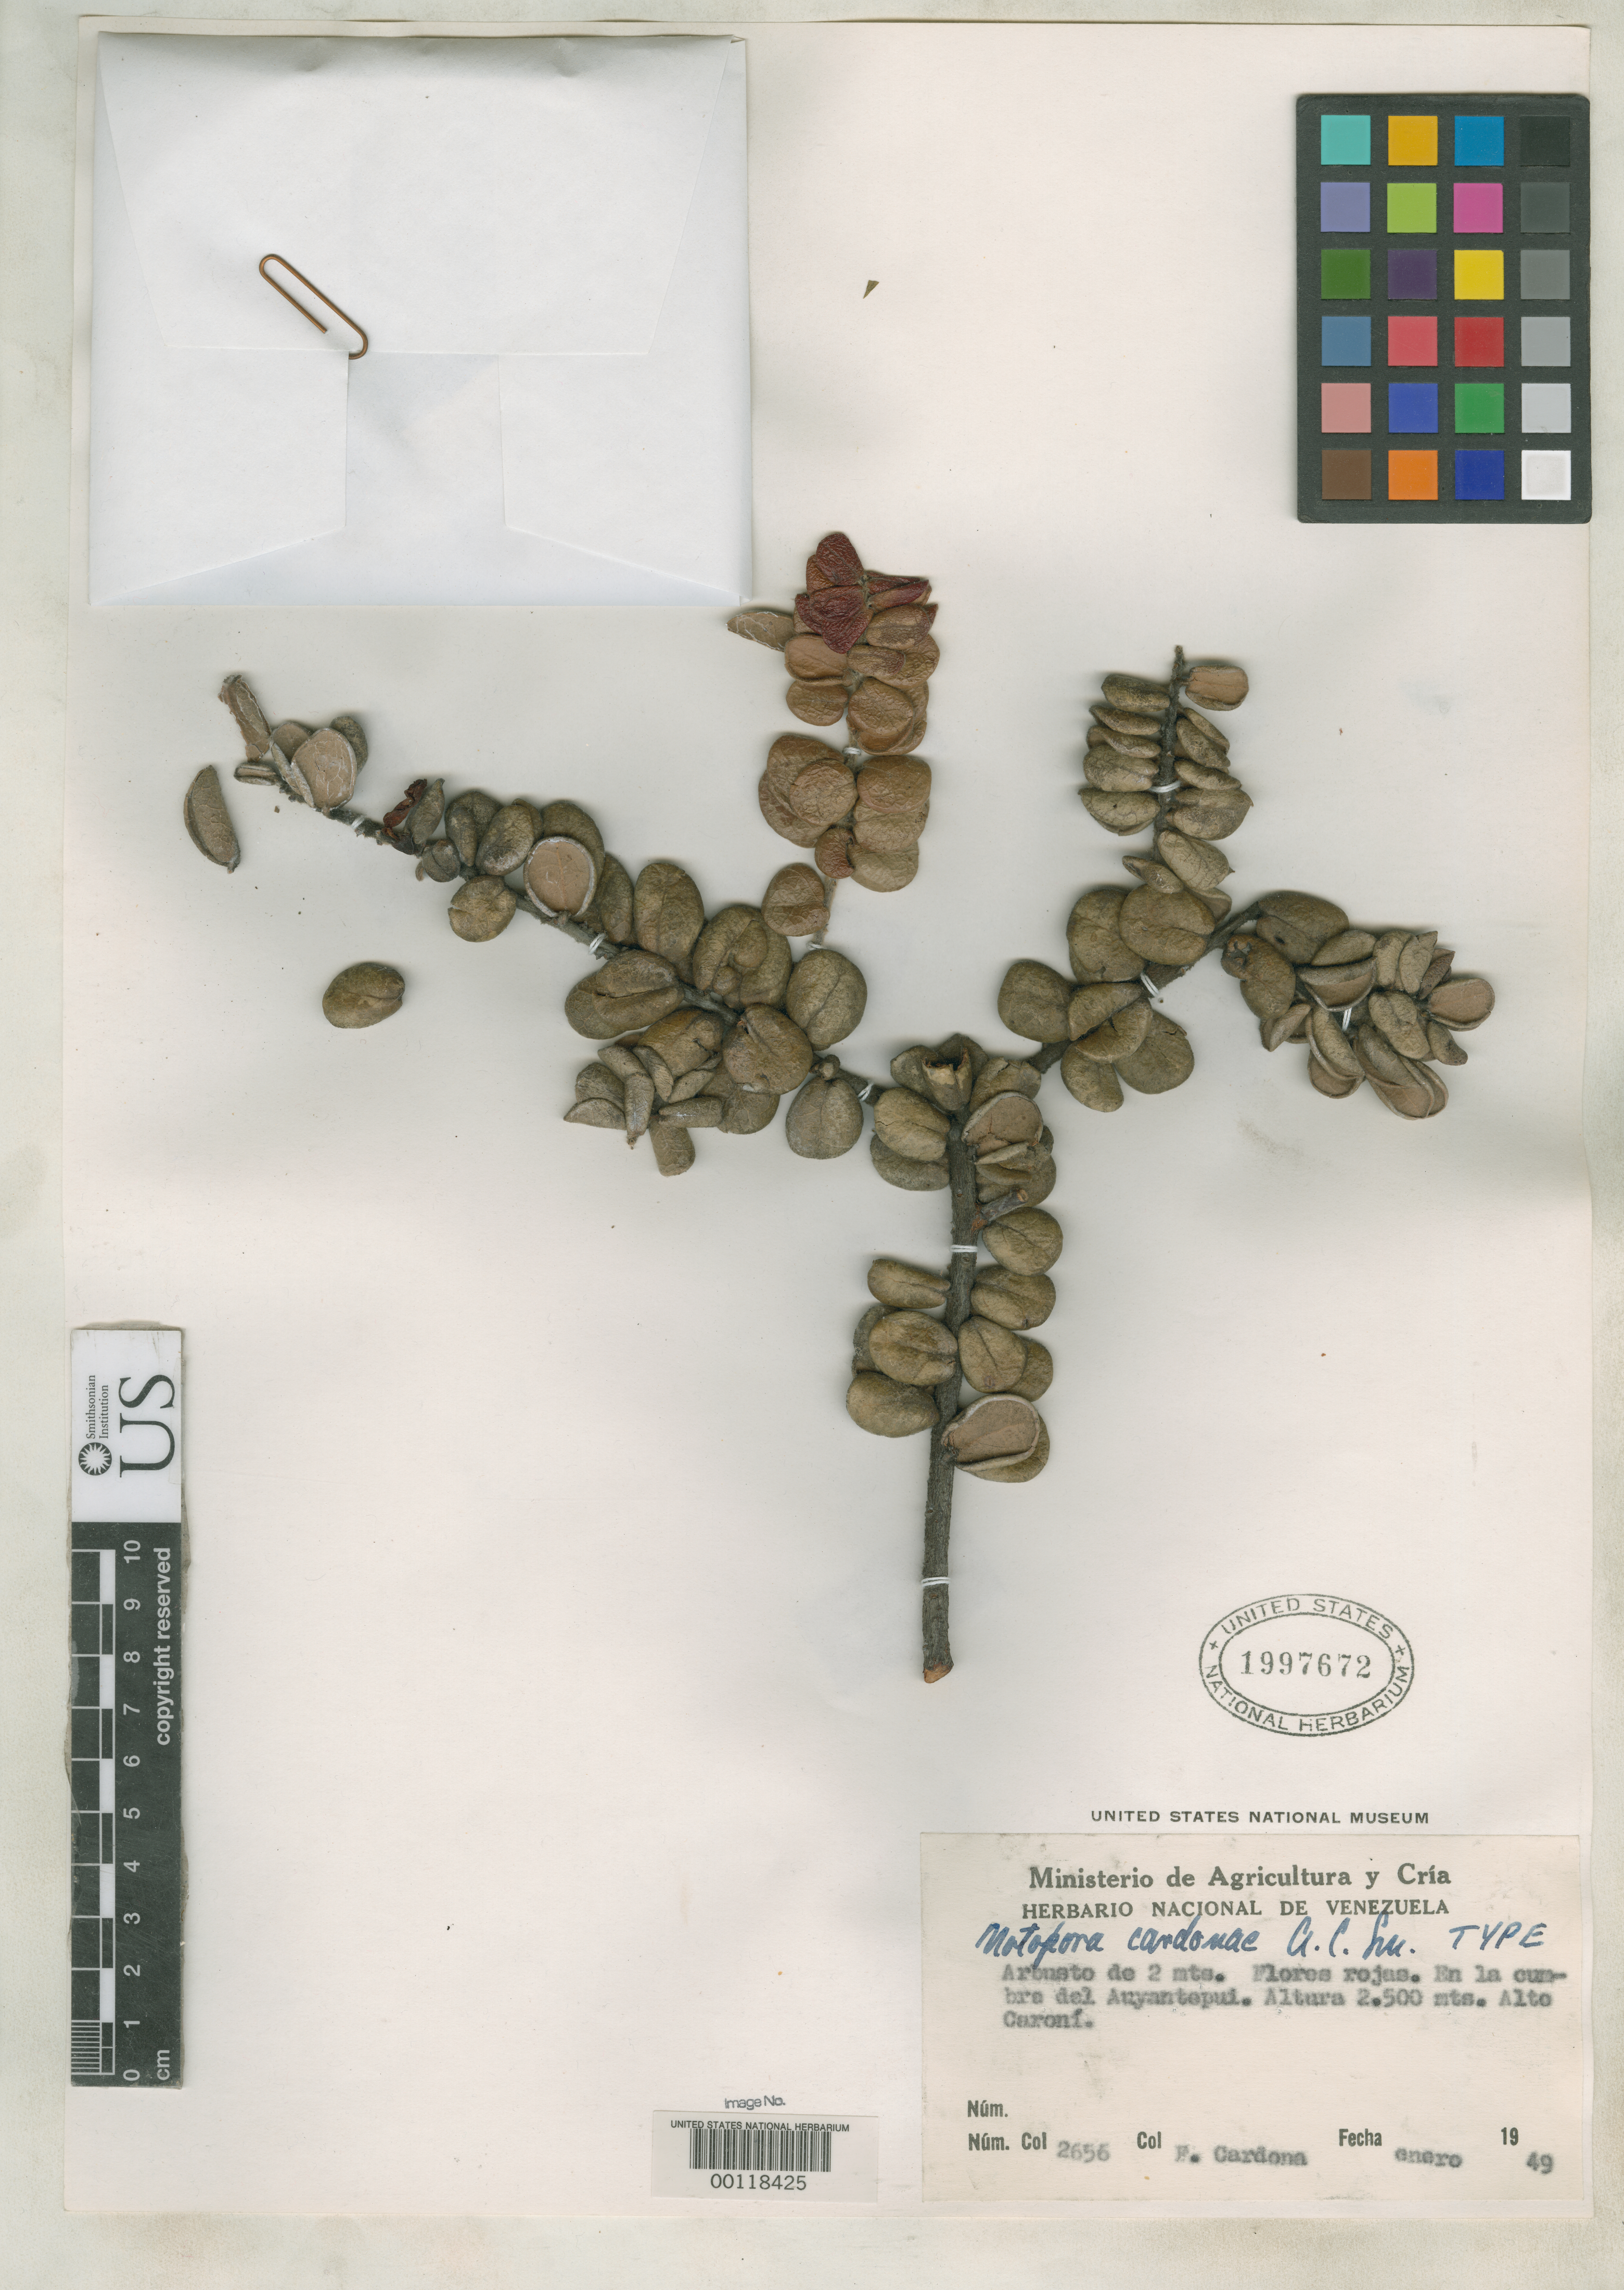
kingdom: Plantae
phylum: Tracheophyta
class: Magnoliopsida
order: Ericales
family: Ericaceae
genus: Notopora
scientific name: Notopora cardonae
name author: A.C. Sm.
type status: Holotype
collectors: F. Cardona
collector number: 2656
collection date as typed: Jan 1949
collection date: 1949-01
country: Venezuela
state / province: Bolivar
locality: Summit of Mt. Auyan-tepui, Alto Caroni.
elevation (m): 2500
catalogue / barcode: US 1997672